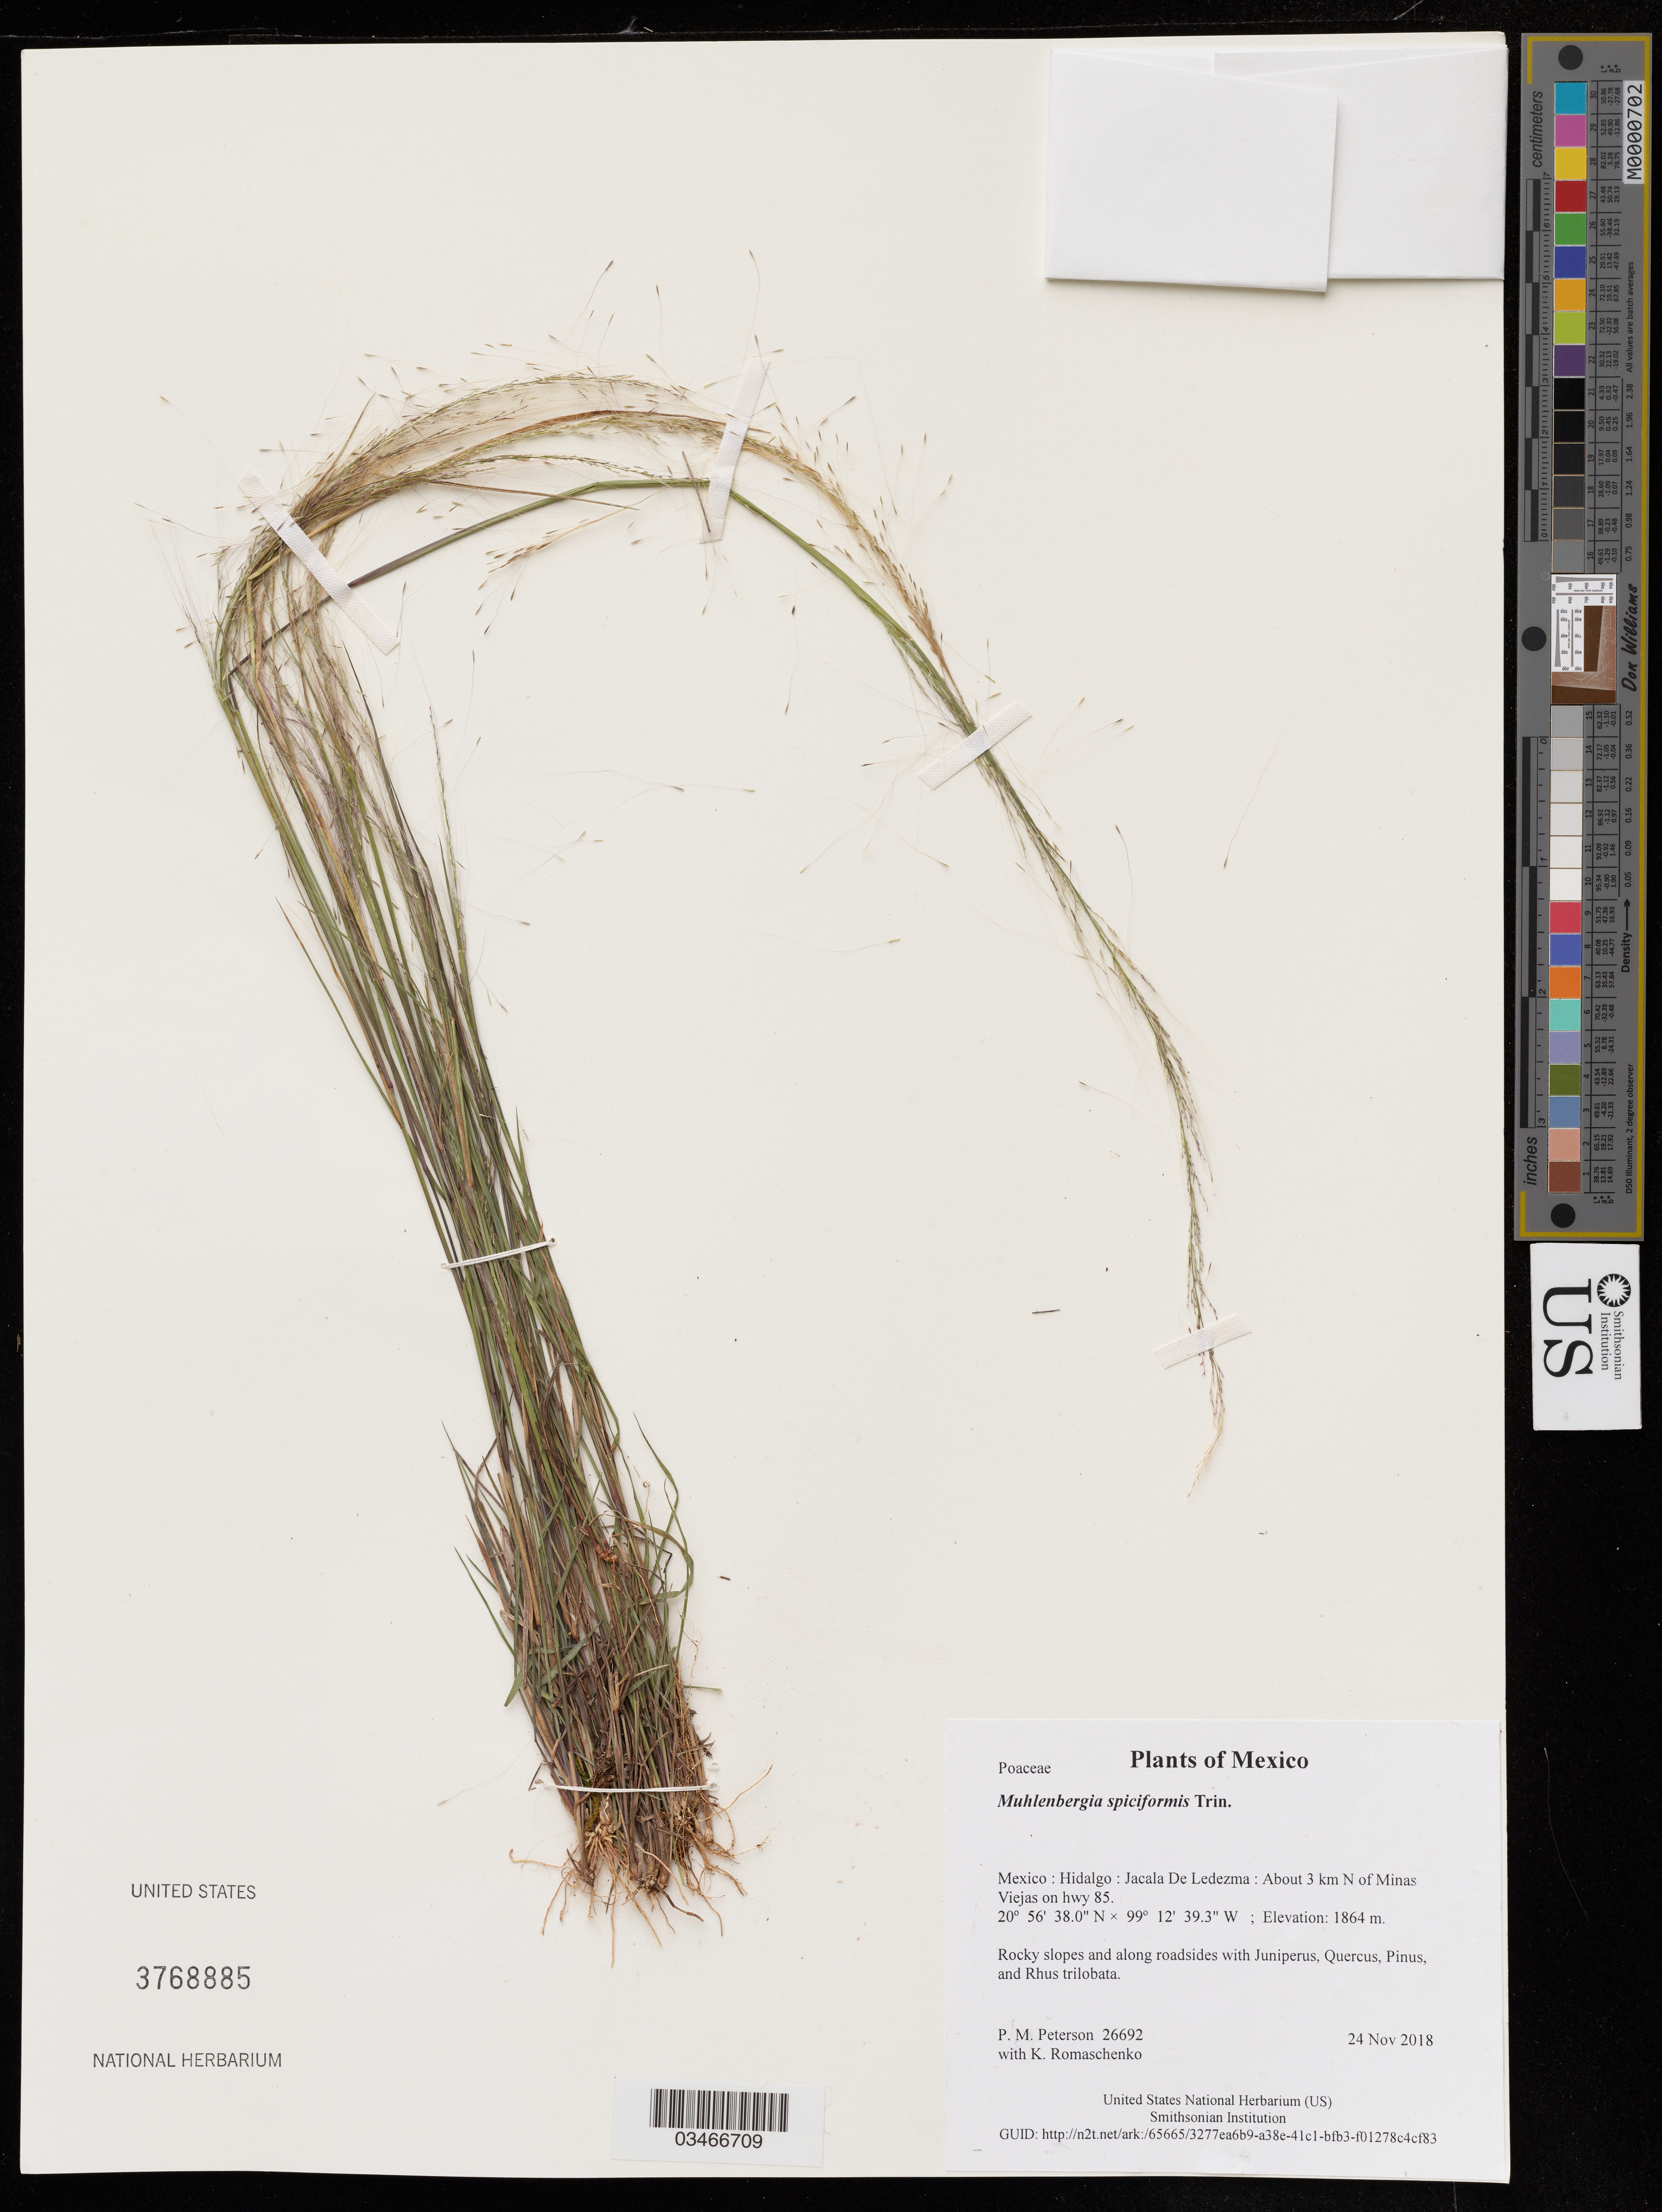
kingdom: Plantae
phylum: Tracheophyta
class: Liliopsida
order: Poales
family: Poaceae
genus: Muhlenbergia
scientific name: Muhlenbergia spiciformis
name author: Trin.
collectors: P. M. Peterson & K. Romaschenko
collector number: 26692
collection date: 2018-11-24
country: Mexico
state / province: Hidalgo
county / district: Jacala De Ledezma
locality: About 3 km N of Minas Viejas on hwy 85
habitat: Rocky slopes and along roadsides with Juniperus, Quercus, Pinus, and Rhus trilobata.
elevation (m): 1864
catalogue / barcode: US 3768885